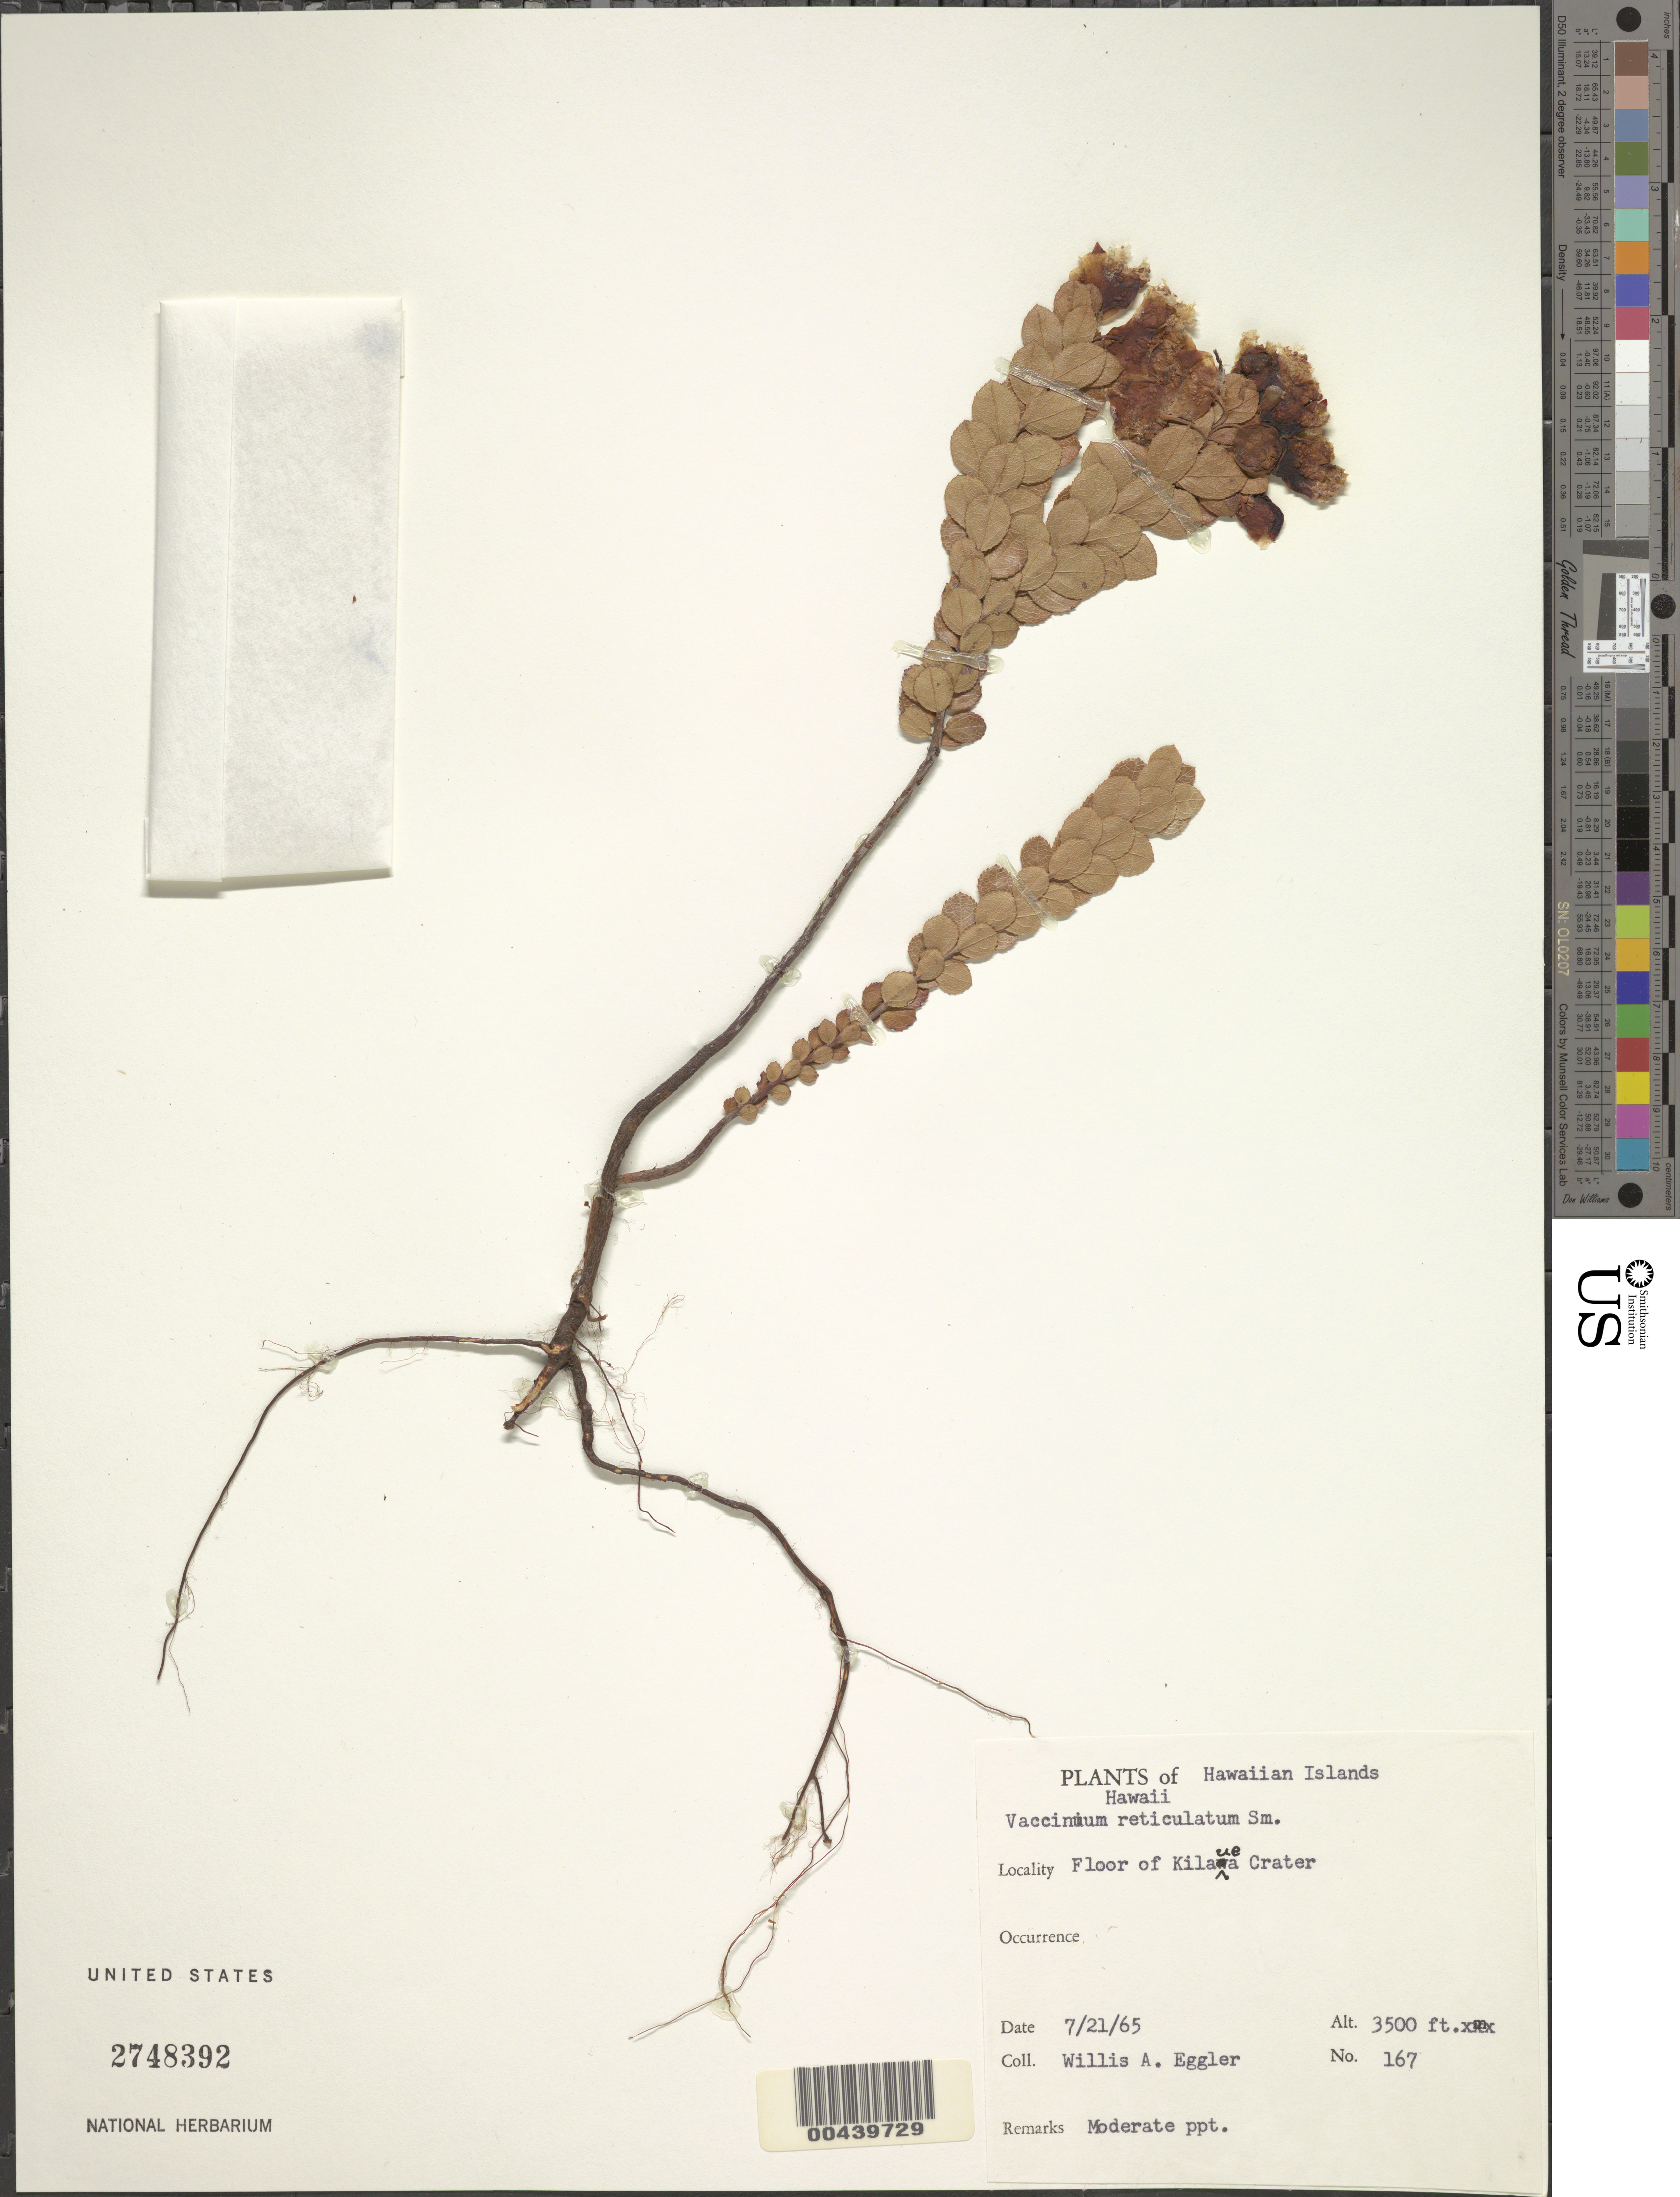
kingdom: Plantae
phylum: Tracheophyta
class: Magnoliopsida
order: Ericales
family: Ericaceae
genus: Vaccinium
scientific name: Vaccinium reticulatum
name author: Sm.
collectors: W. A. Eggler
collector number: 167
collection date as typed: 21 Jul 1965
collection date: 1965-07-21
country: United States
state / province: Hawaii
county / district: Hawaii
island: Hawaii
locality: Floor of Kilauea Crater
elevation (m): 1067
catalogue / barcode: US 2748392